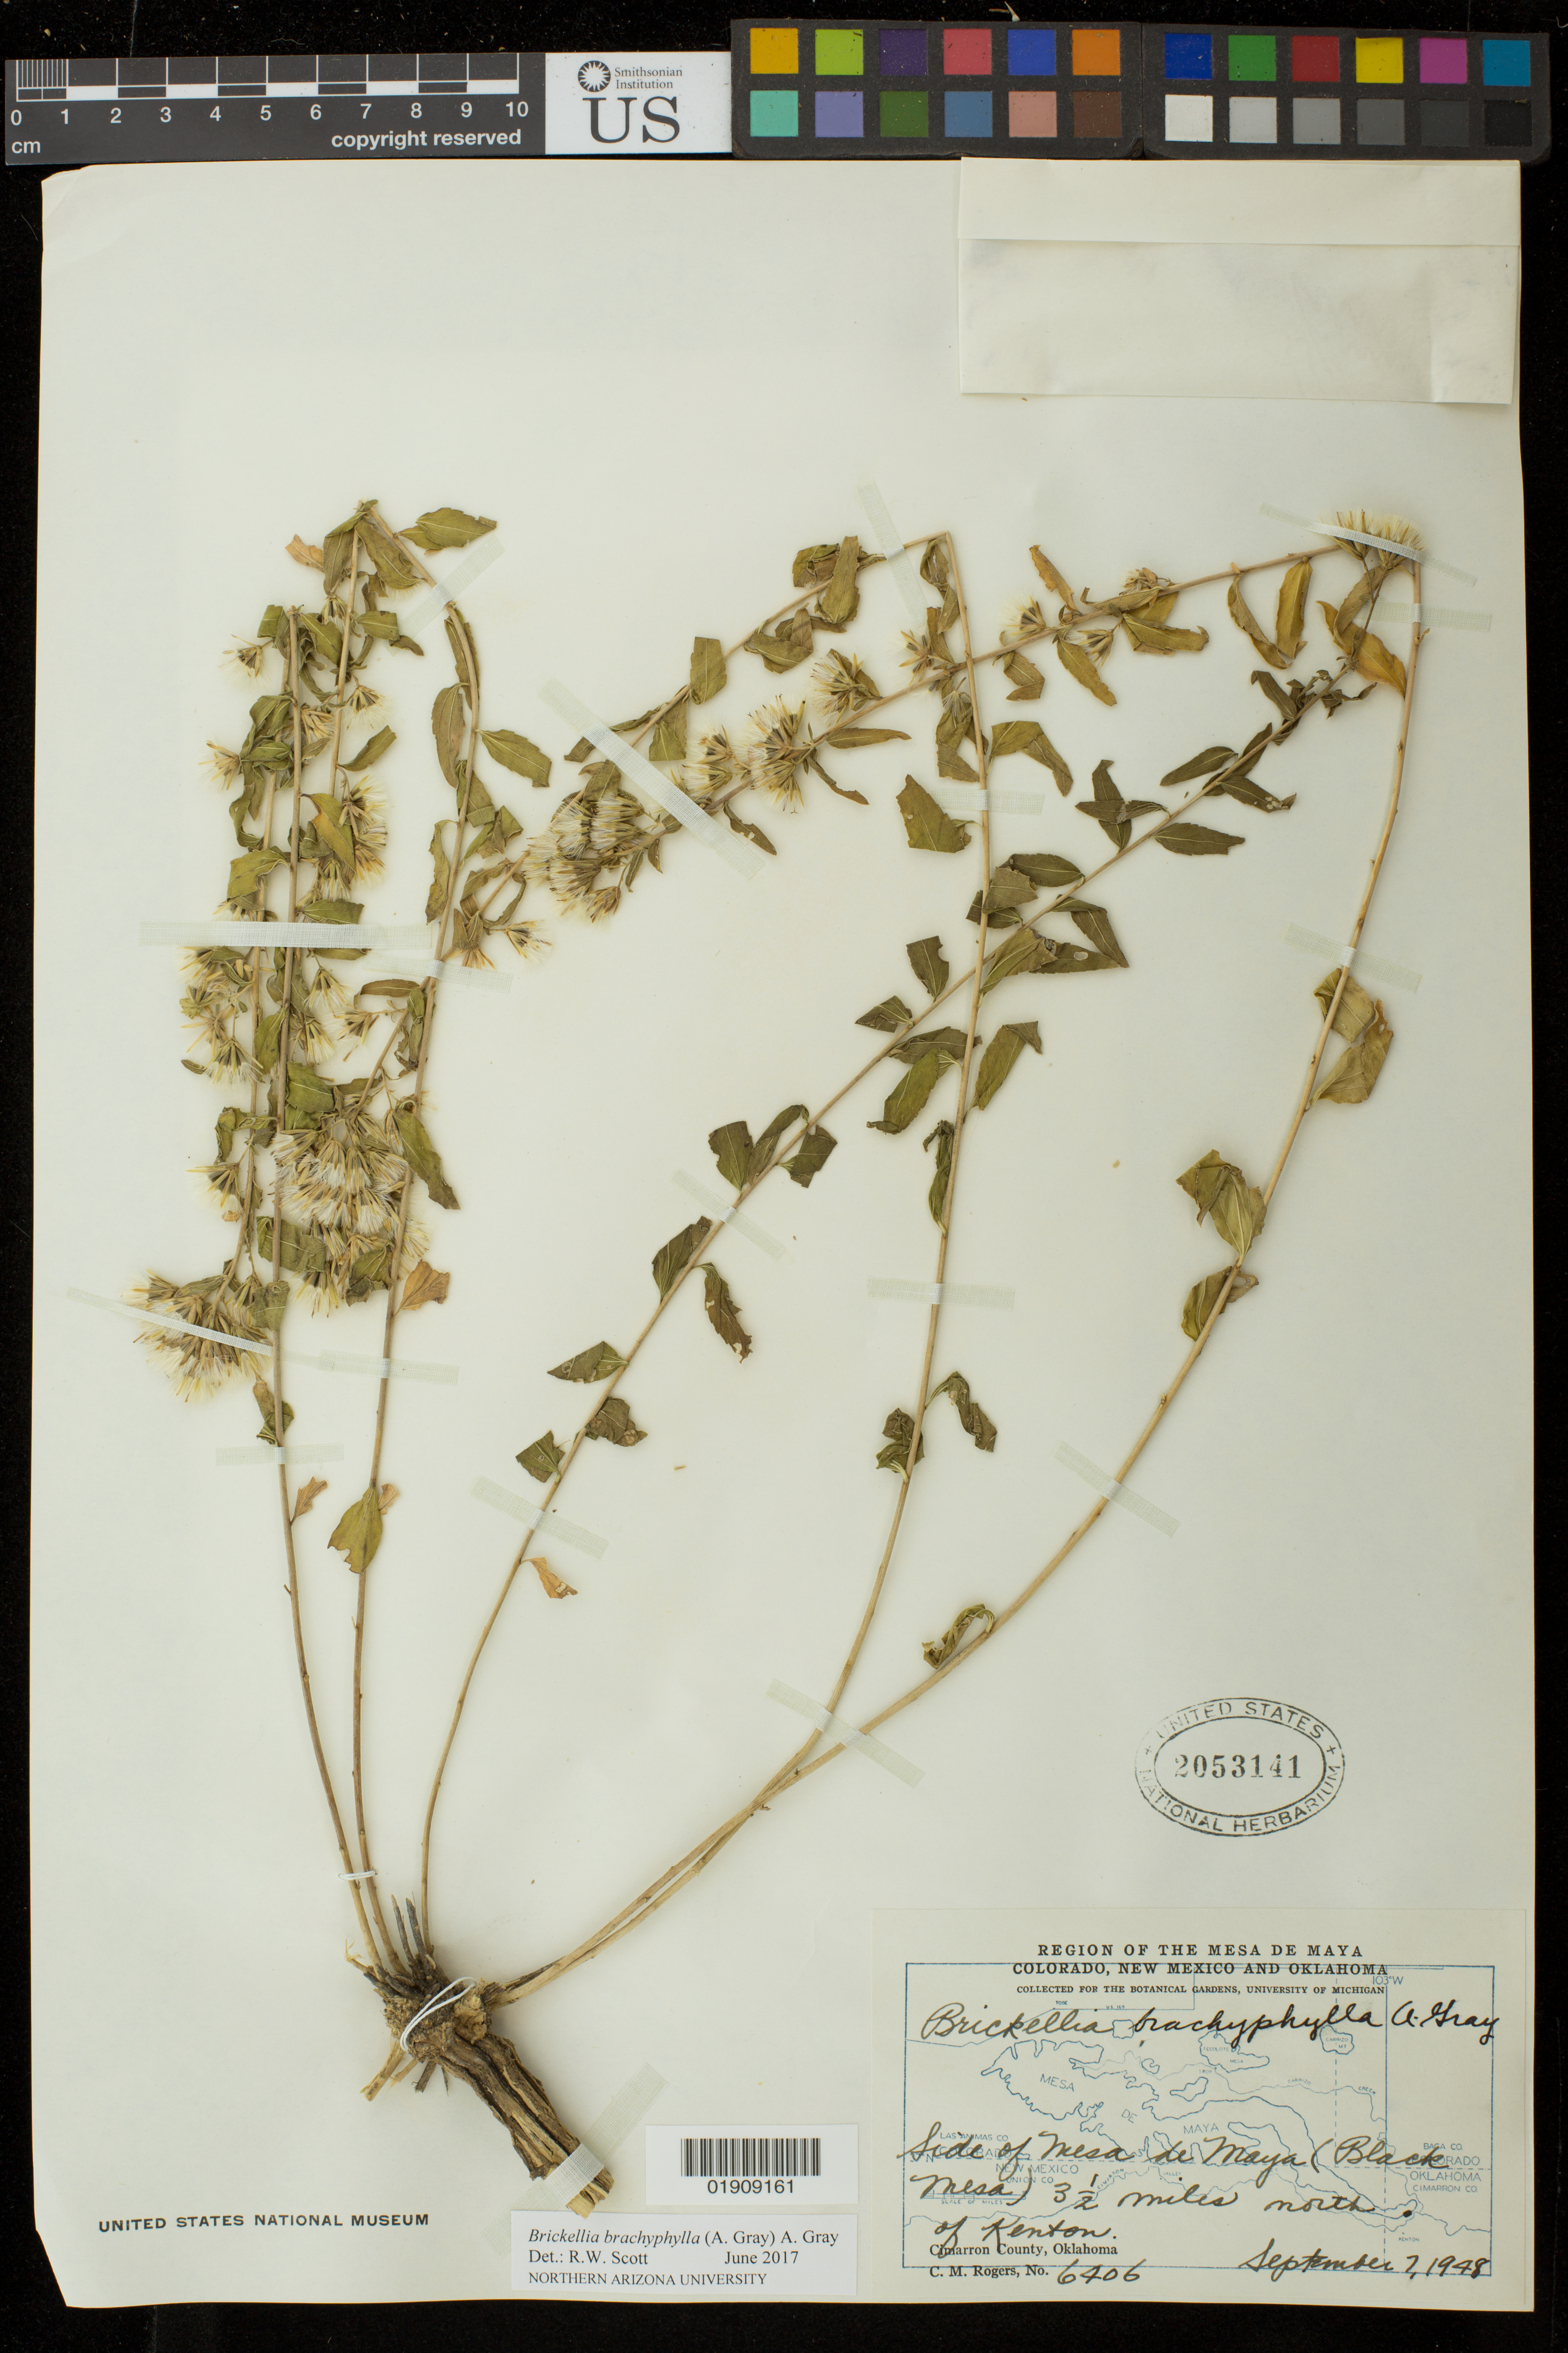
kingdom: Plantae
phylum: Tracheophyta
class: Magnoliopsida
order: Asterales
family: Asteraceae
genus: Brickellia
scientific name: Brickellia brachyphylla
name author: (A. Gray) A. Gray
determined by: Scott, Randall W., (ASC), Northern Arizona University (UNITED STATES)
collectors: C. M. Rogers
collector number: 6406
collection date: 1948-09-07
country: United States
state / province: Colorado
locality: Region of The Mesa de Maya, Four miles north of the Oklahoma line, north of Kenton, Oklahoma, Baca County, Colorado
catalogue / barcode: US 2053141